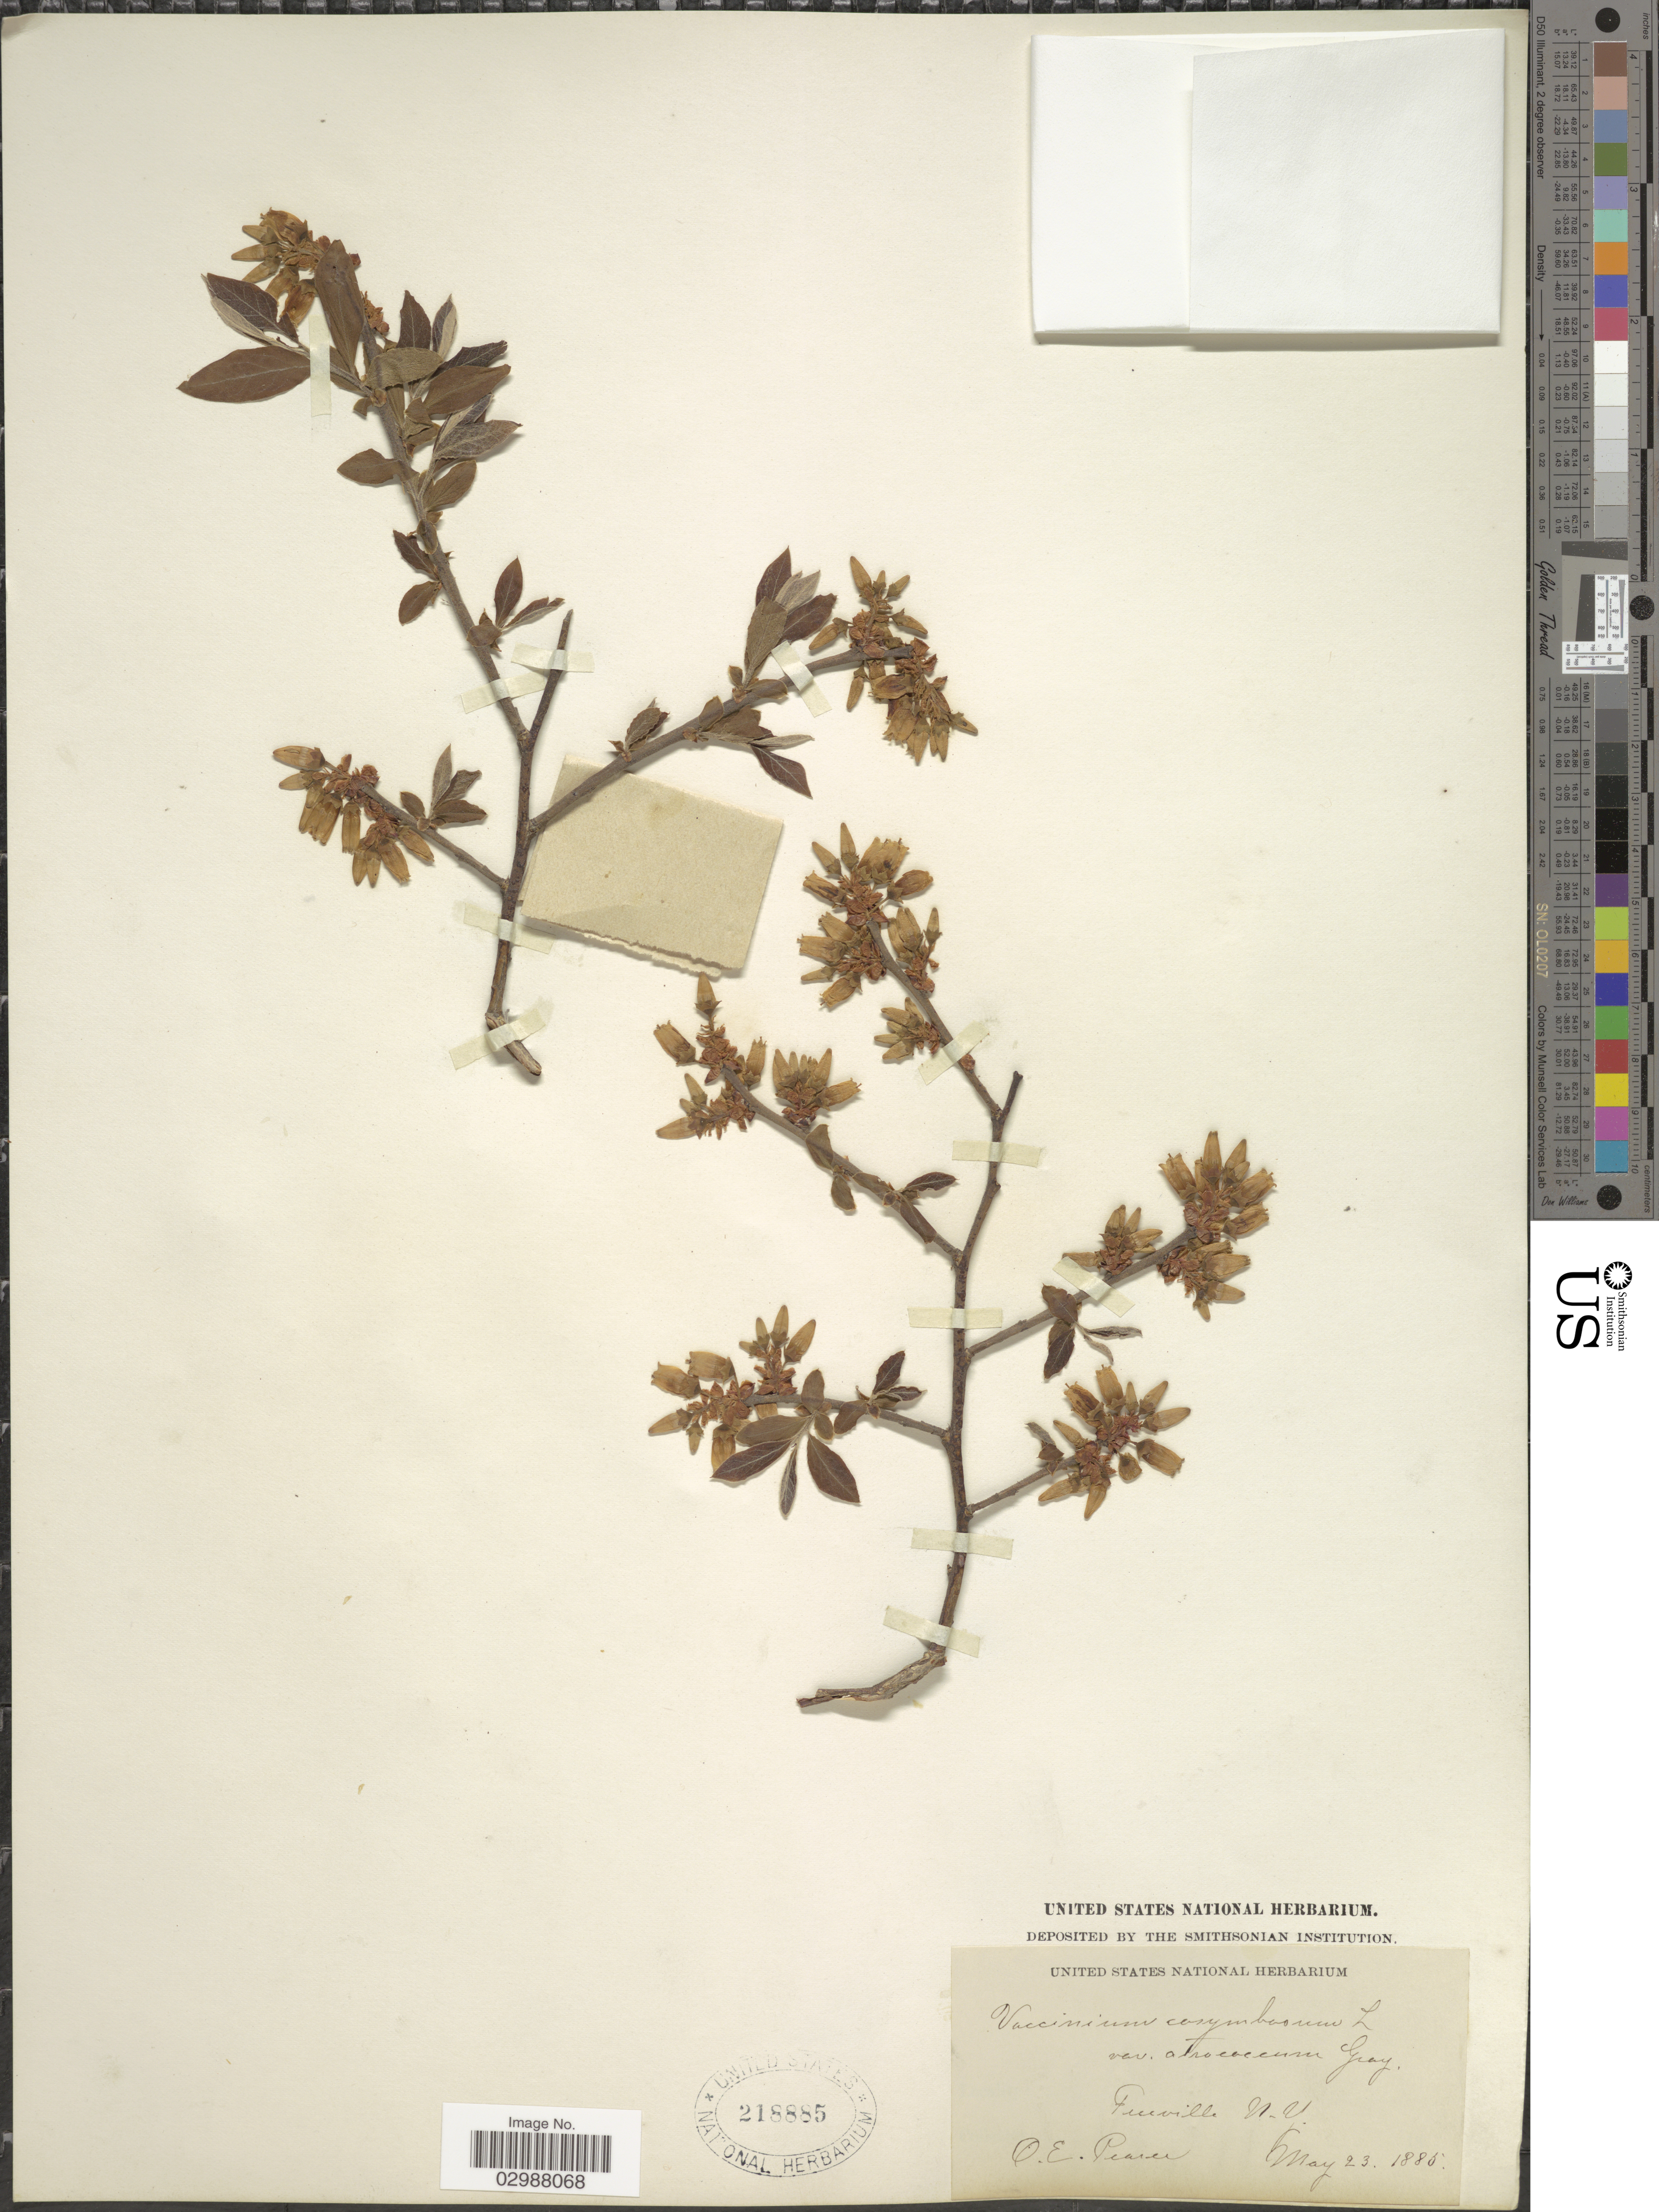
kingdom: Plantae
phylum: Tracheophyta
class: Magnoliopsida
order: Ericales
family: Ericaceae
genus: Vaccinium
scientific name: Vaccinium corymbosum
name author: L.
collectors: O. E. Pearce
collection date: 1885-05-23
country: United States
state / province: New York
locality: Freeville.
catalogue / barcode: US 218885